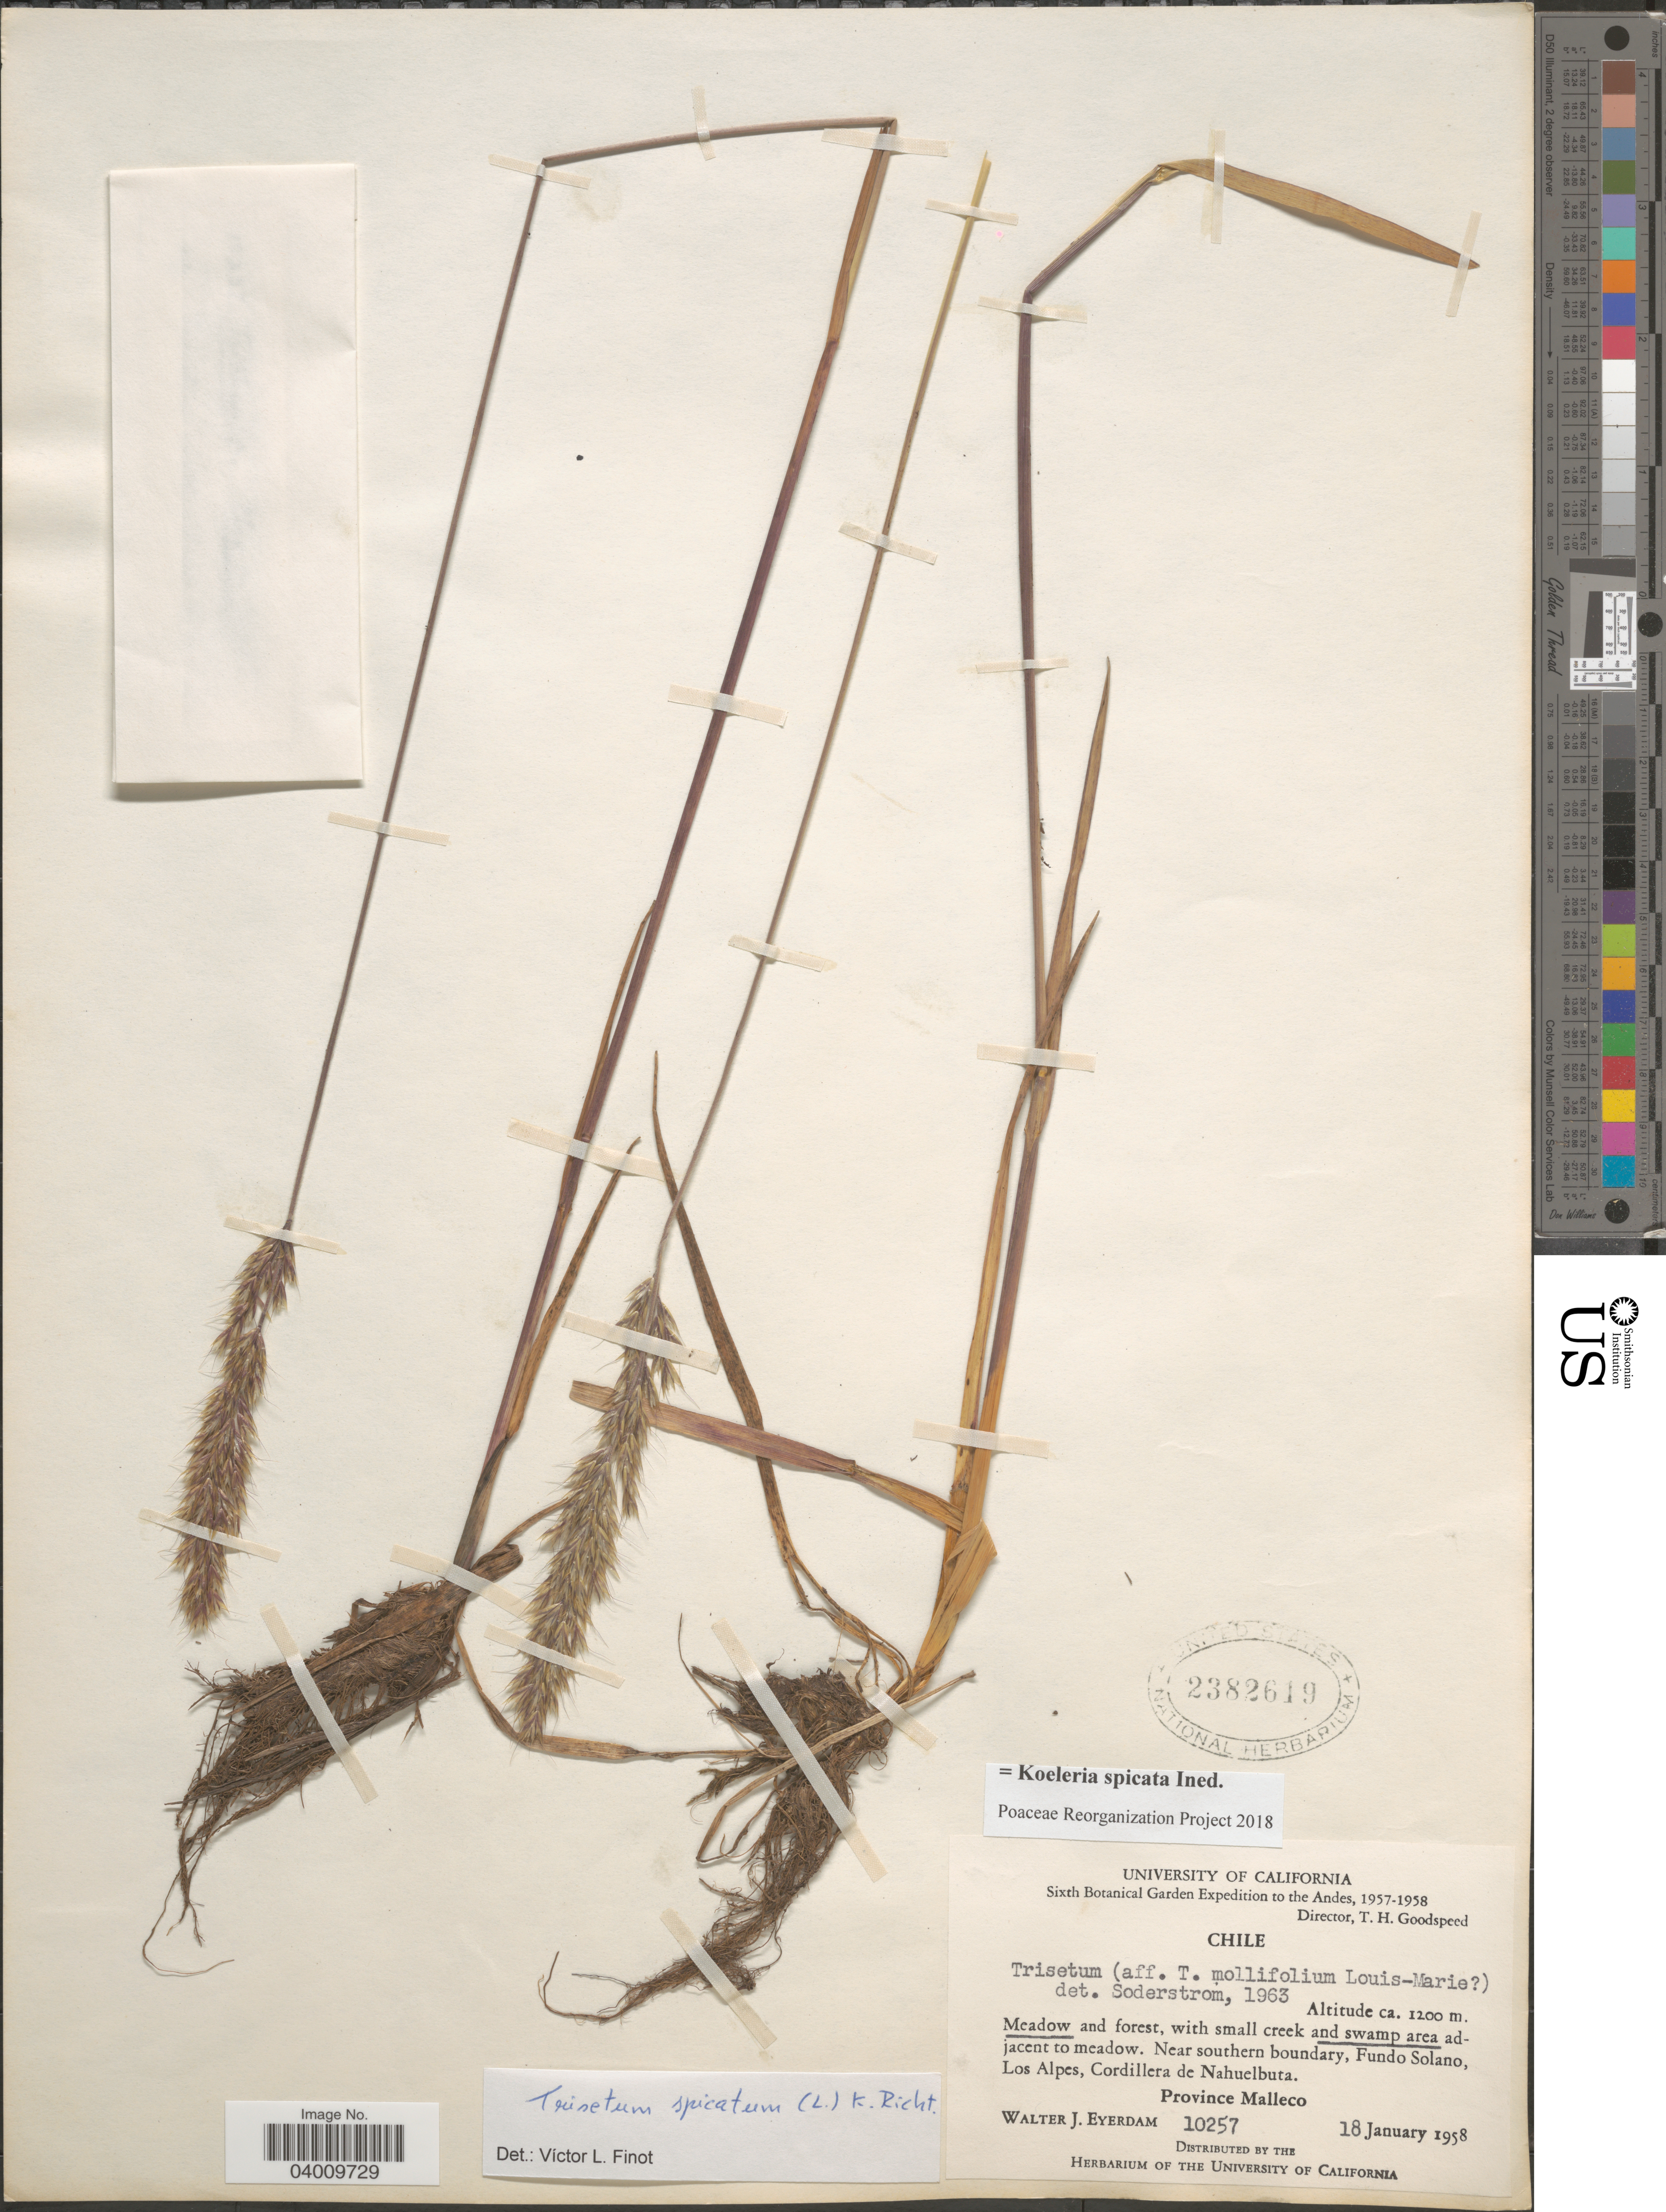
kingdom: Plantae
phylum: Tracheophyta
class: Liliopsida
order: Poales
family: Poaceae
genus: Koeleria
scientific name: Koeleria spicata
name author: (L.) Barberá et al.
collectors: W. J. Eyerdam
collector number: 10257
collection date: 1958-01-18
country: Chile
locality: The Andes. Near southern boundary, Fundo Solano, Los Alpes, Cordillera de Nahuelbuta. Province Malleco.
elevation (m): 1200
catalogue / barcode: US 2382619